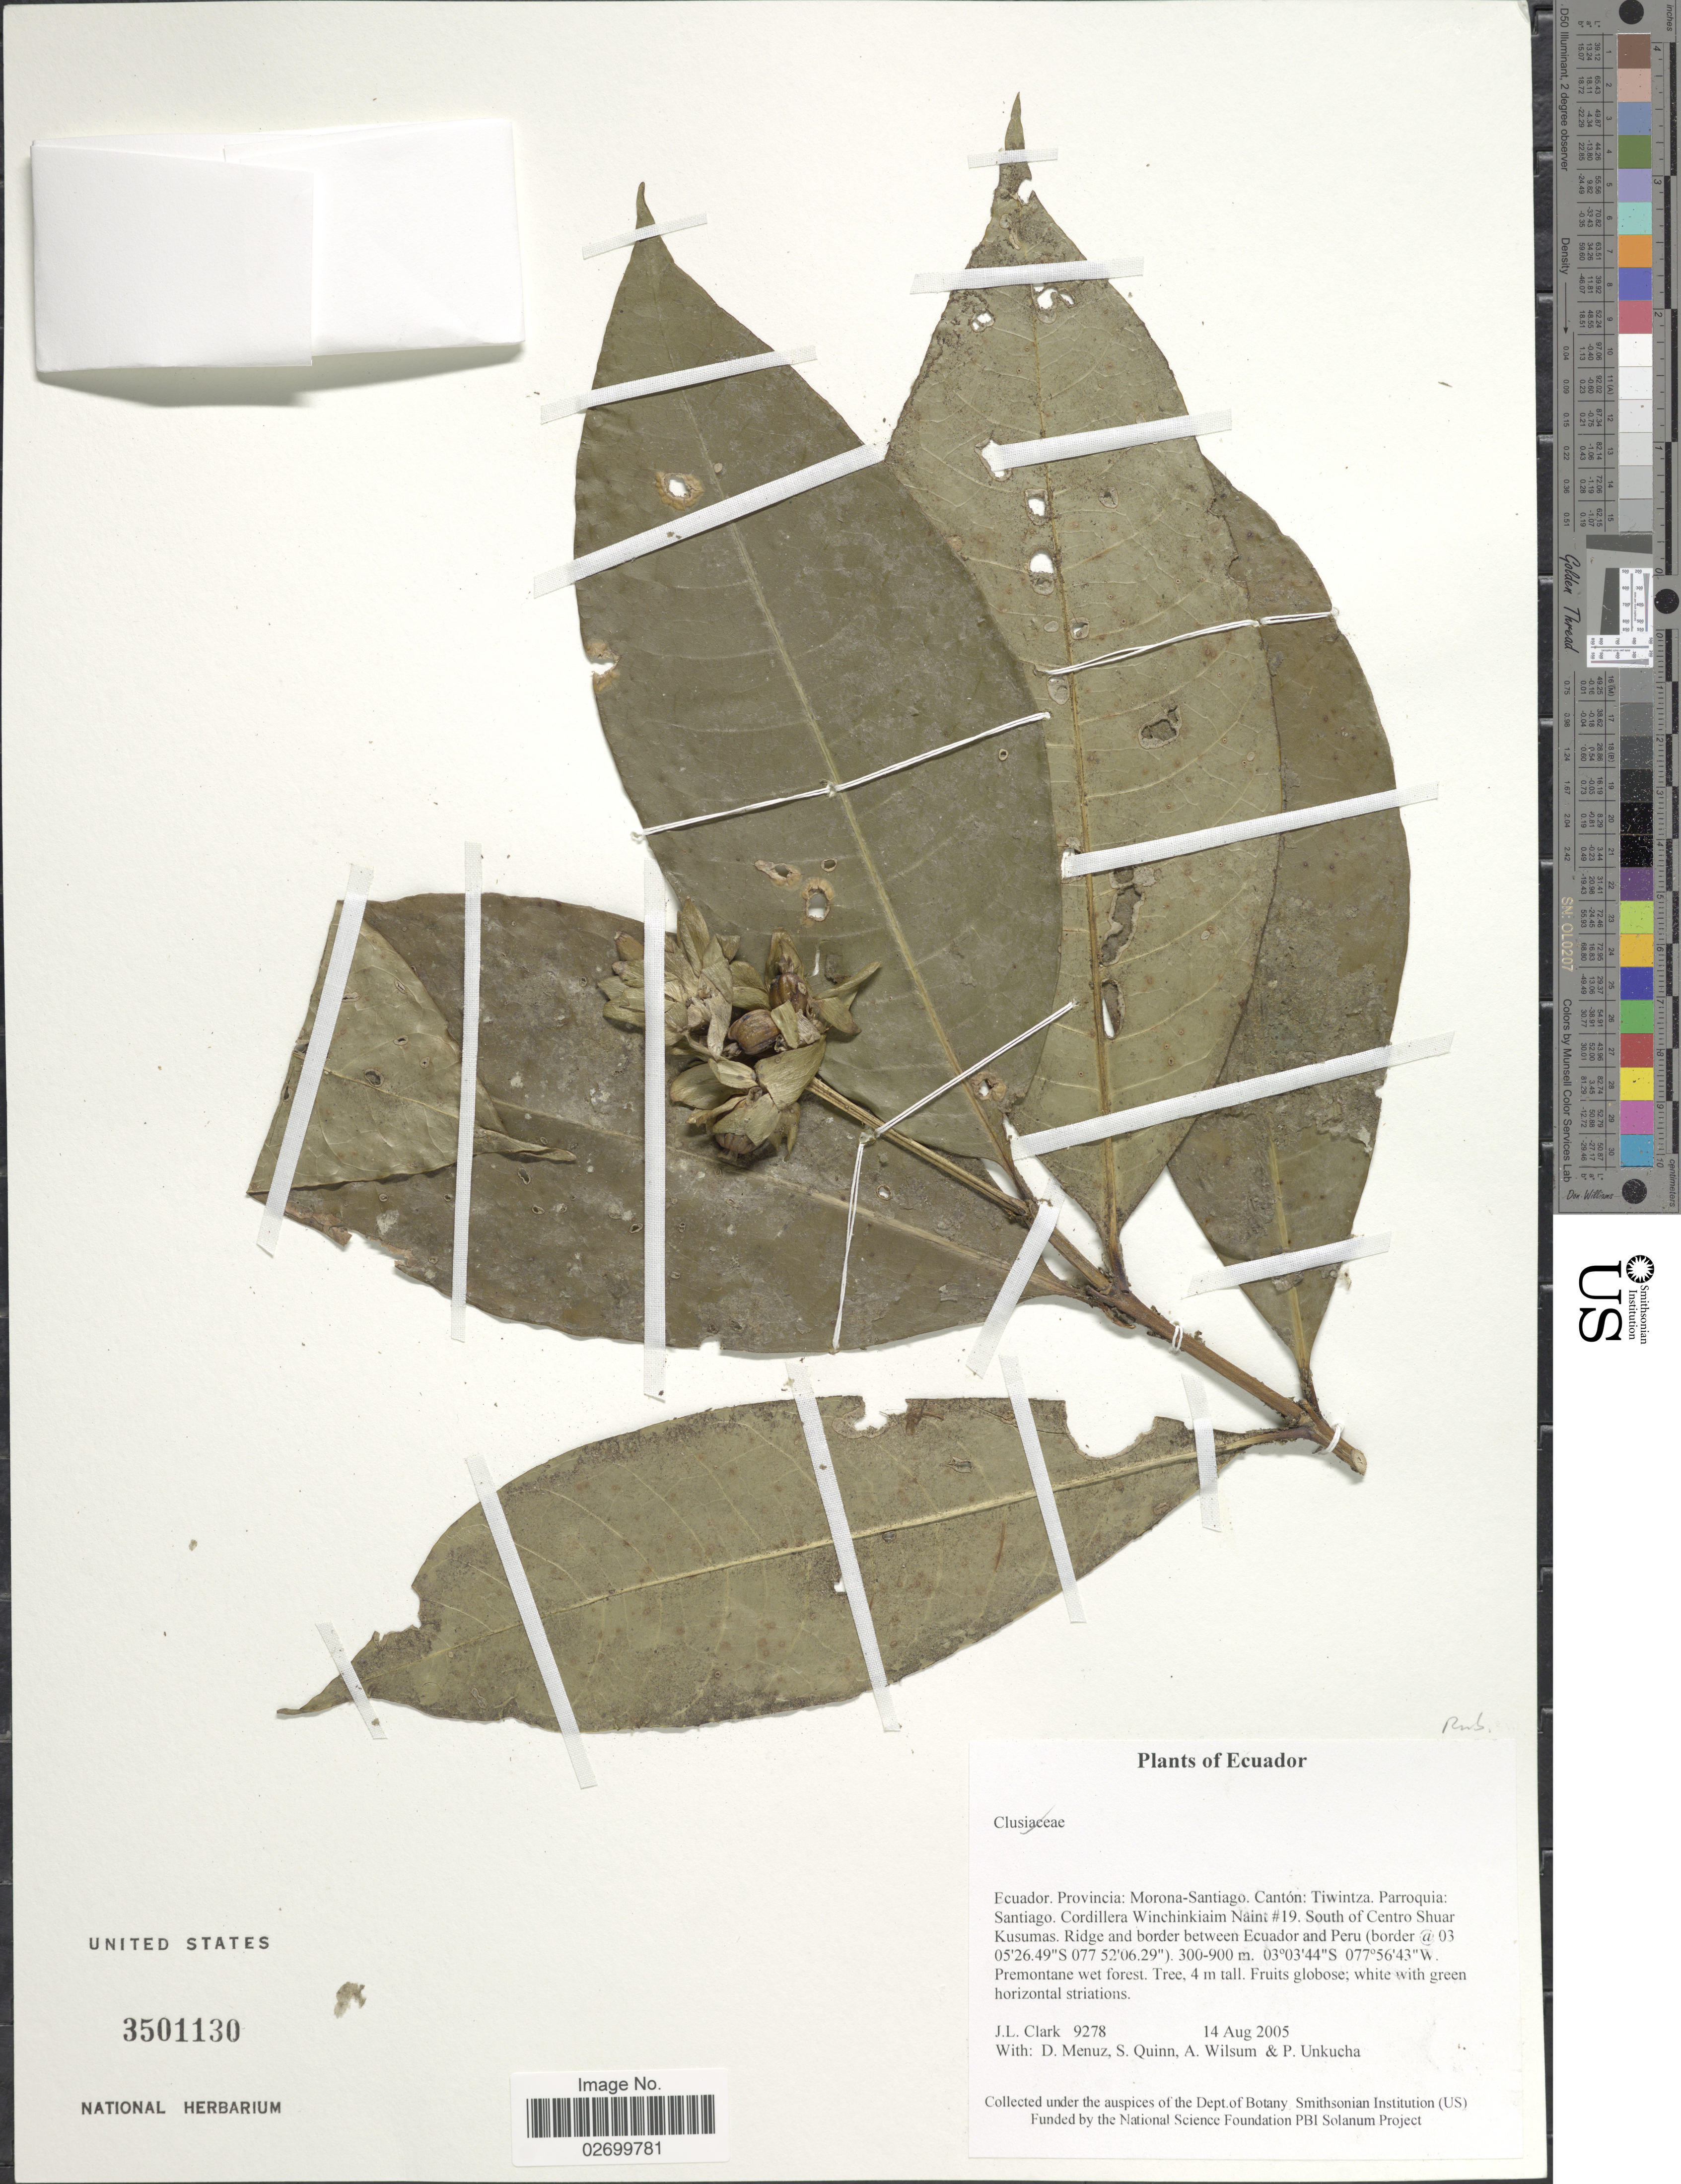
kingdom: Plantae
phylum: Tracheophyta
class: Magnoliopsida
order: Gentianales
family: Rubiaceae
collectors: J. L. Clark, D. Menuz, S. Quinn, A. Wilsum & P. Unkucha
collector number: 9278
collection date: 2005-08-14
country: Ecuador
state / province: Morona-Santiago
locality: Canton: Tiwintza. Parroquia: Santiago. Cordillera Winchinkiaim Naint #19. South of Centro Shuar Kusumas. Ridge and border between Ecuador and Peru.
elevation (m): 300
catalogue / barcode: US 3501130